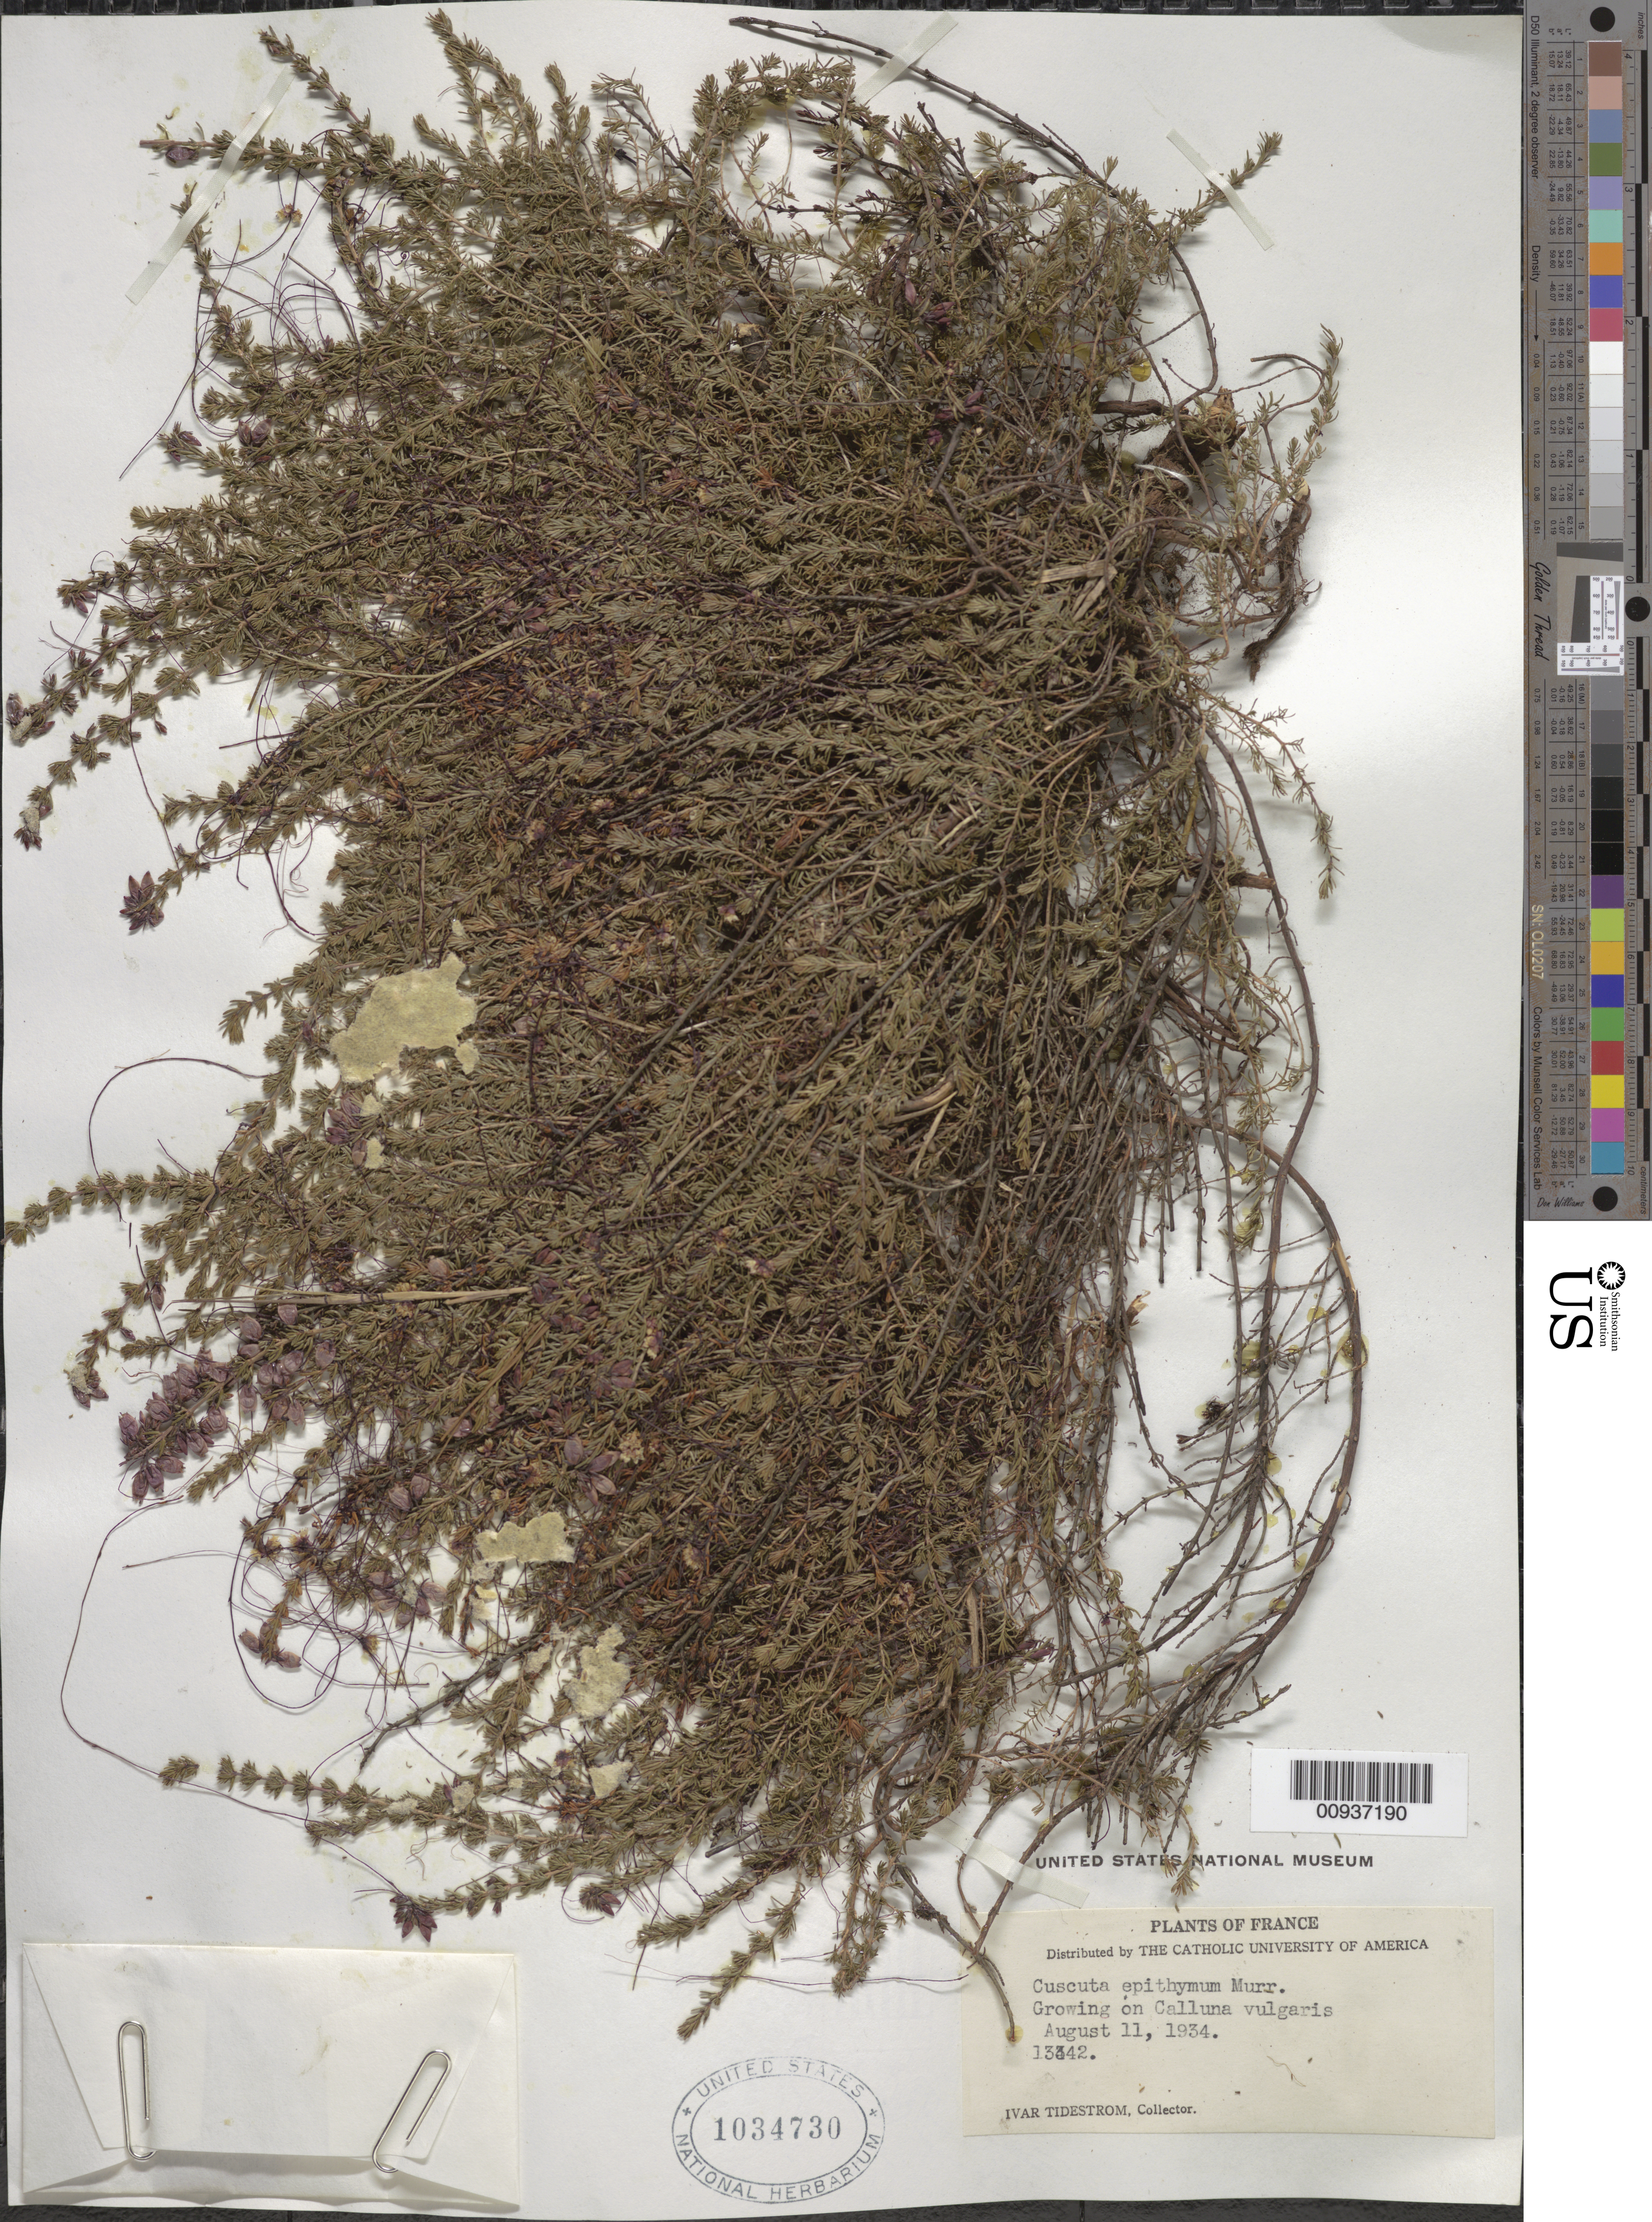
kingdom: Plantae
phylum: Tracheophyta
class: Magnoliopsida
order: Solanales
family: Convolvulaceae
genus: Cuscuta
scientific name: Cuscuta epithymum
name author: Murray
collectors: I. F. Tidestrom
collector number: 13342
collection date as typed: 11 Aug 1934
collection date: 1934-08-11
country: France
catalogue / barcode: US 1034730